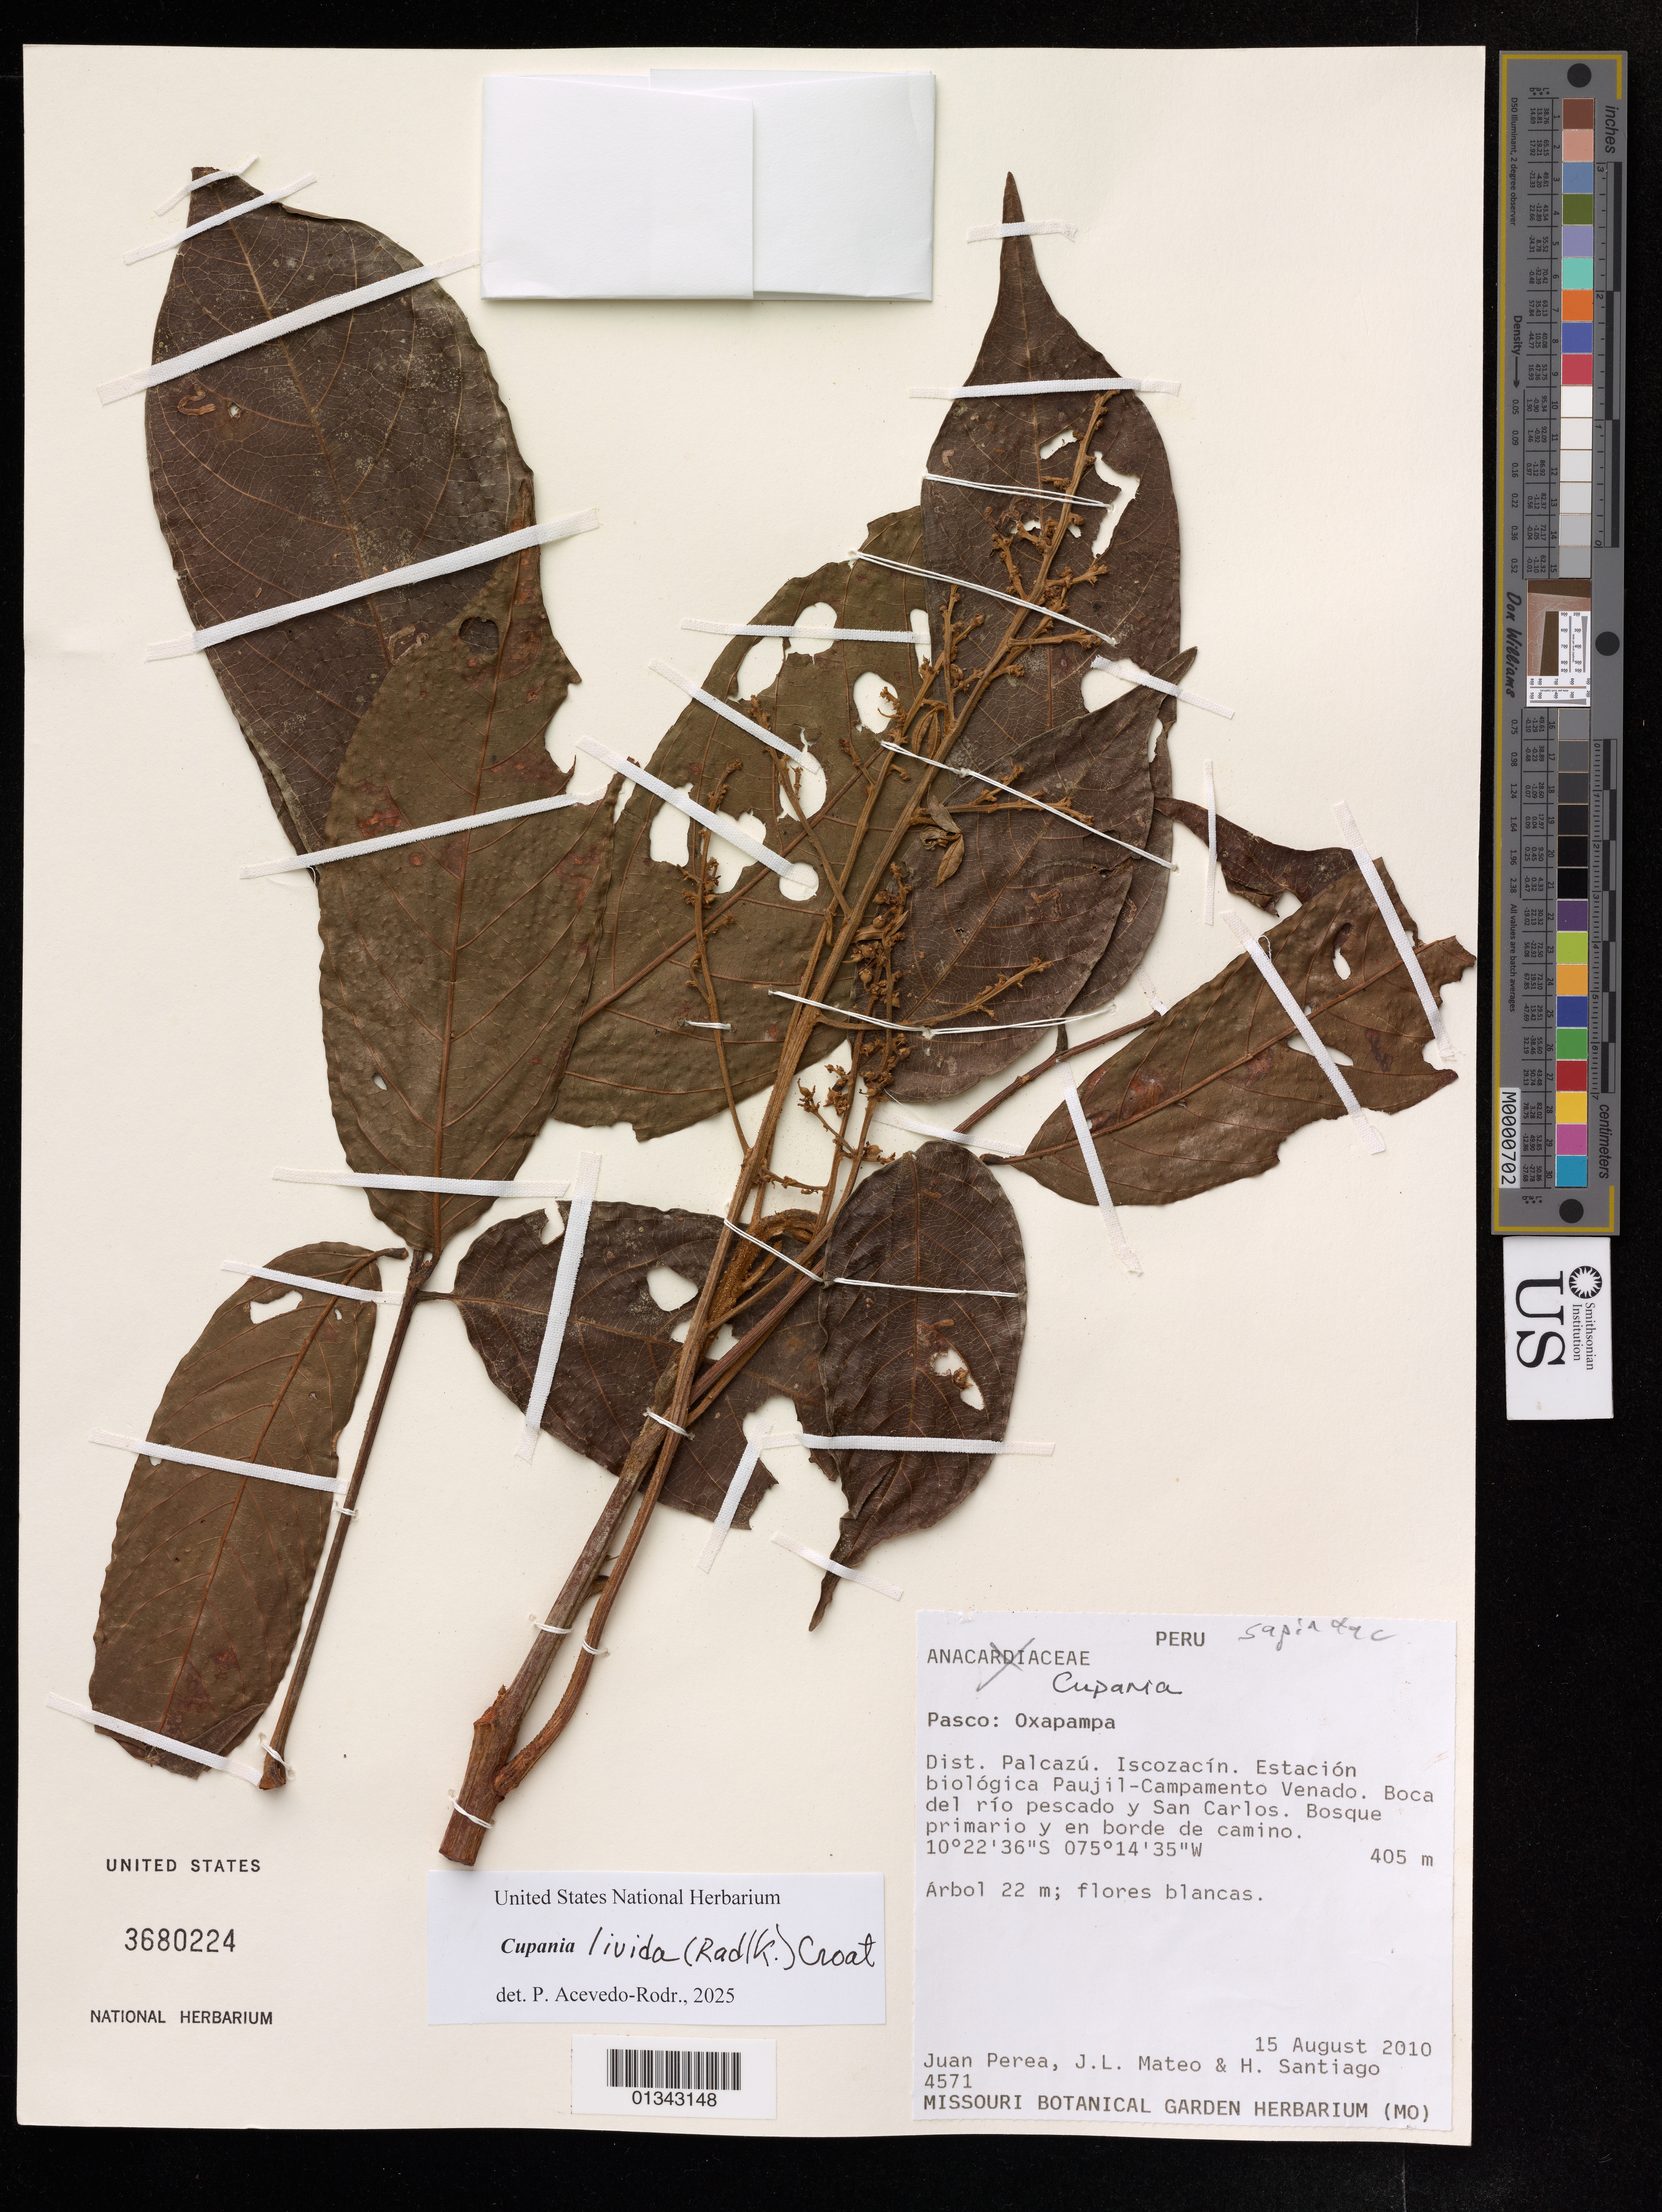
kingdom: Plantae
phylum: Tracheophyta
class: Magnoliopsida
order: Sapindales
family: Sapindaceae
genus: Cupania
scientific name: Cupania livida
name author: (Radlk.) Croat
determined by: Acevedo-Rodriguez, P., (US), Smithsonian Institution - National Museum of Natural History (UNITED STATES)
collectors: J. Perea, J. Mateo & H. Santiago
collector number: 4571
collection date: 2010-08-15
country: Peru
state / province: Pasco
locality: Oxapampa. Dist. Palcazú. Iscozacín. Estación biológica Paujil-Campamento Venado. Boca del río pescado y San Carlos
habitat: Bosque secundario en borde de camino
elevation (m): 405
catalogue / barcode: US 3680224